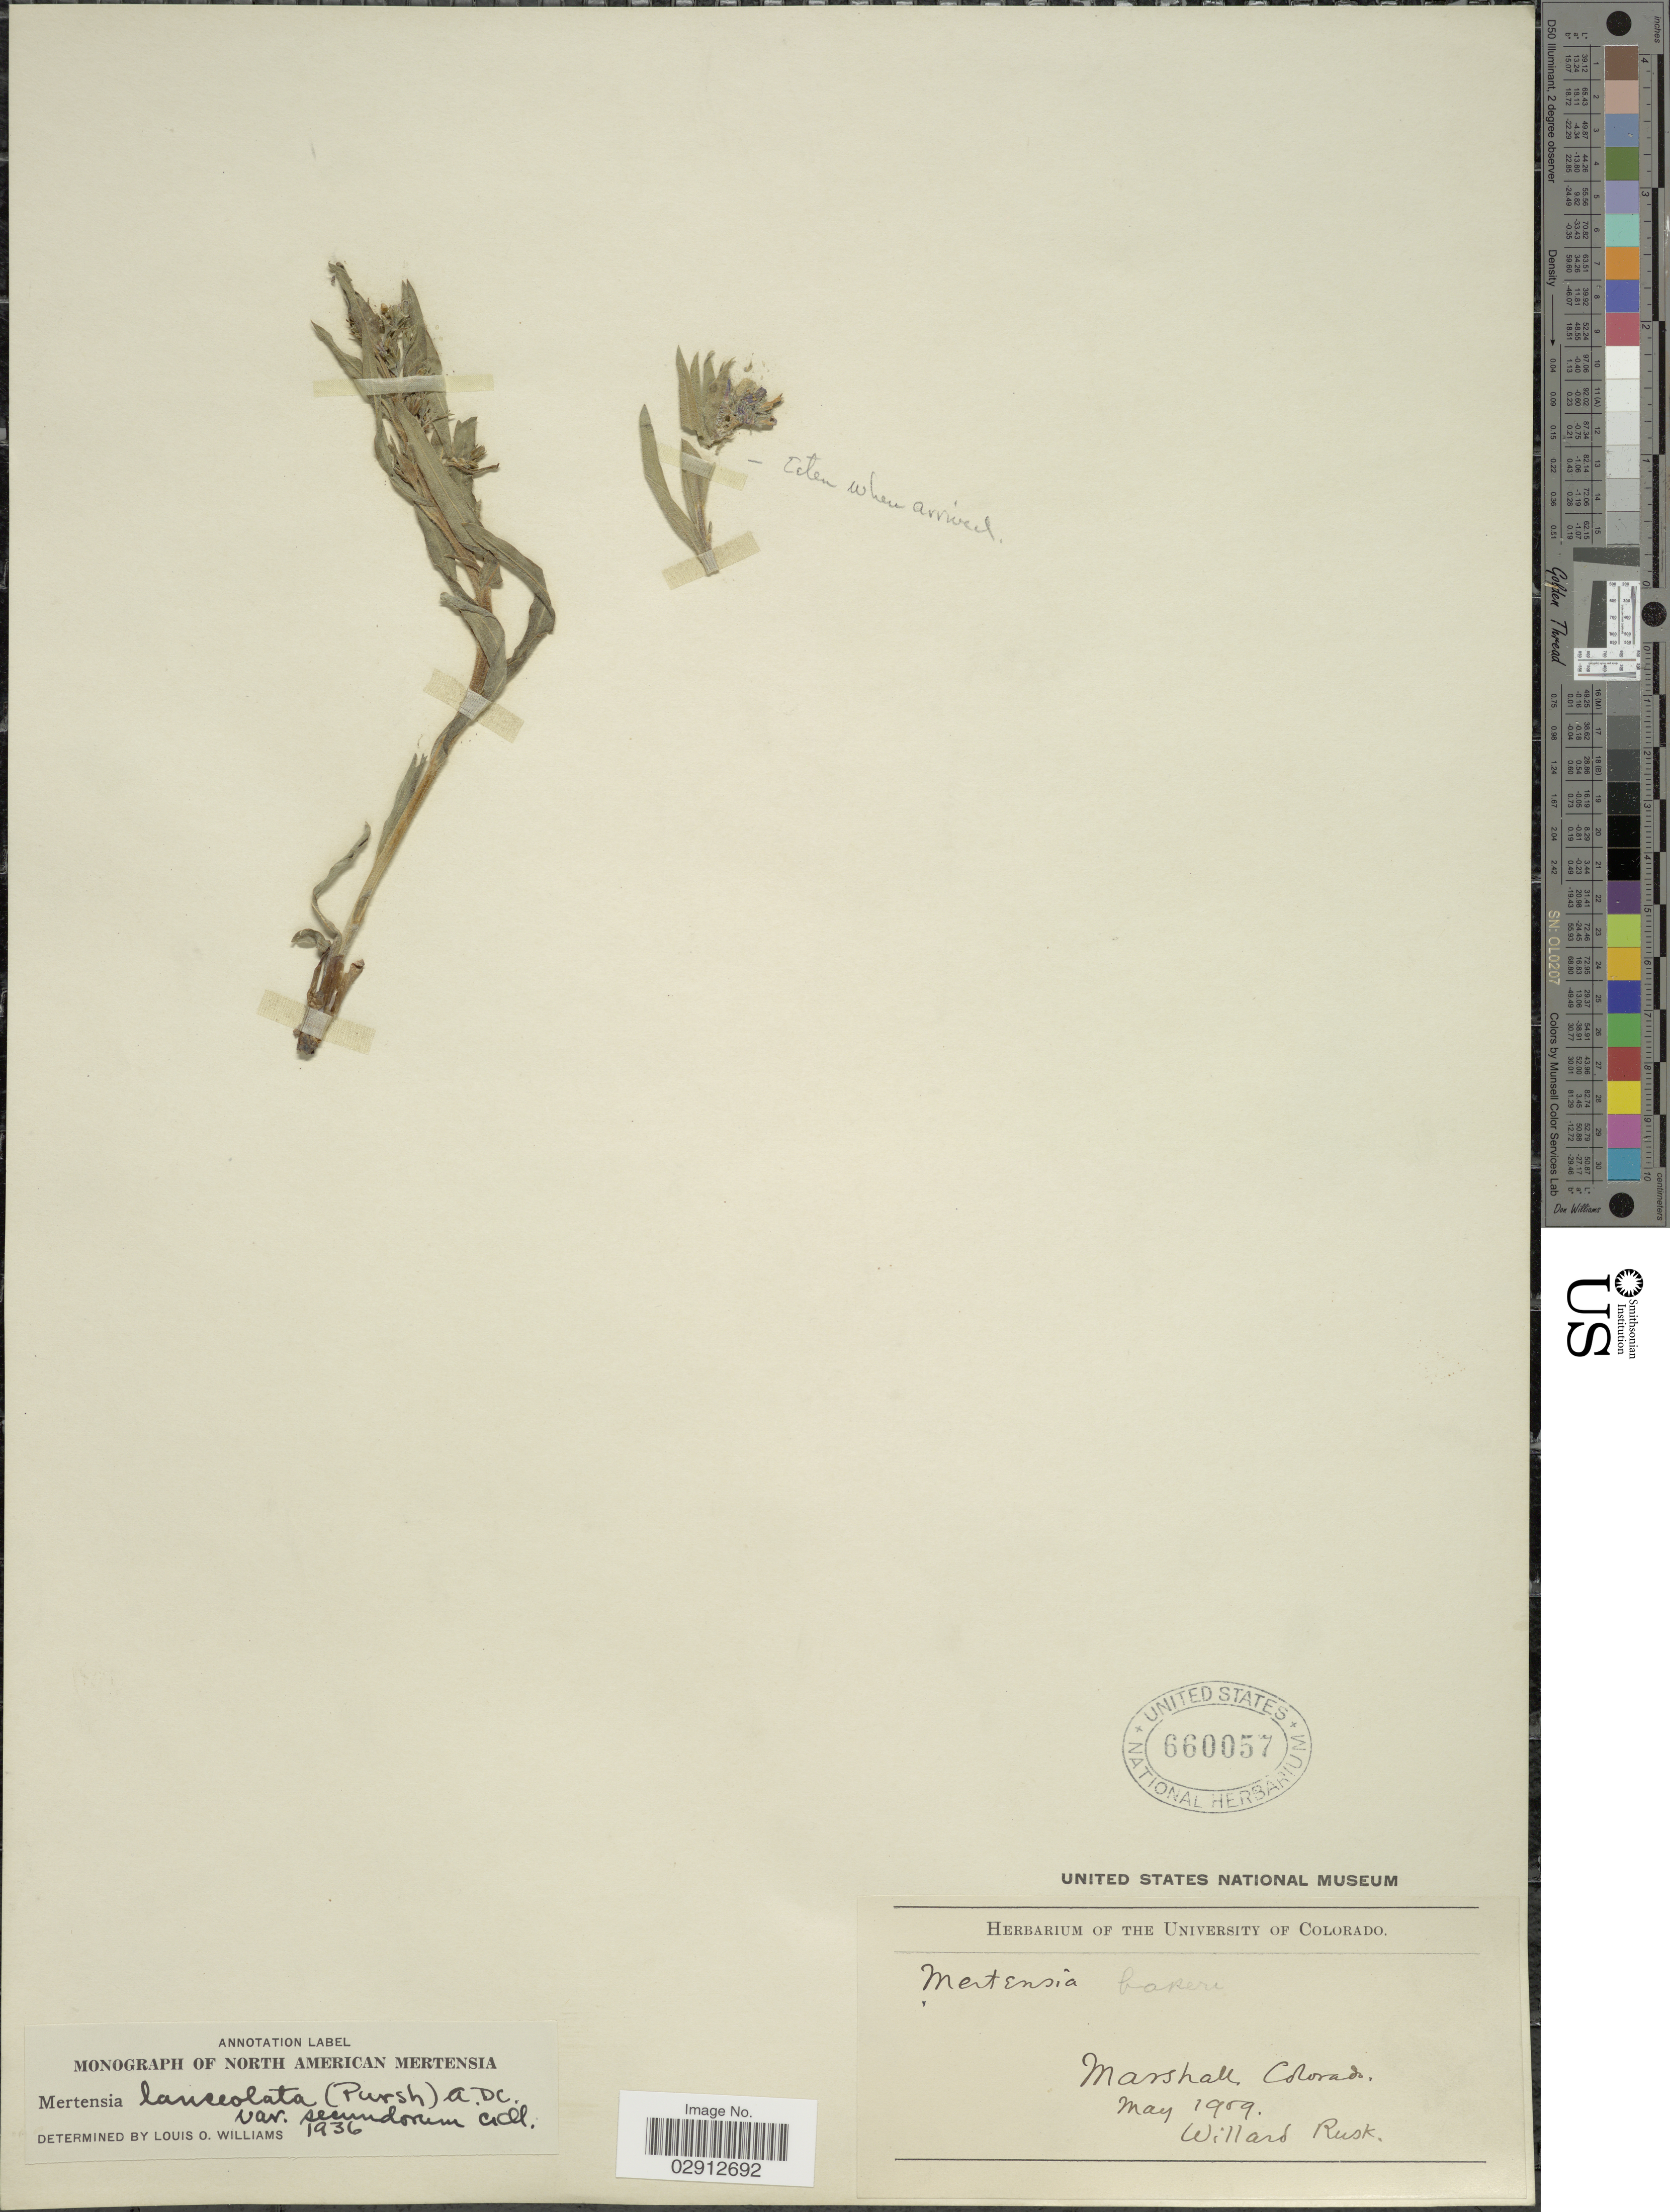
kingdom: Plantae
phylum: Tracheophyta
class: Magnoliopsida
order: Boraginales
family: Boraginaceae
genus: Mertensia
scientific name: Mertensia lanceolata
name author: (Pursh) DC. ex A. DC.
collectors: W. Rusk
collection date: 1909-05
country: United States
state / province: Colorado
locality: Marshall.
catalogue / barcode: US 660057